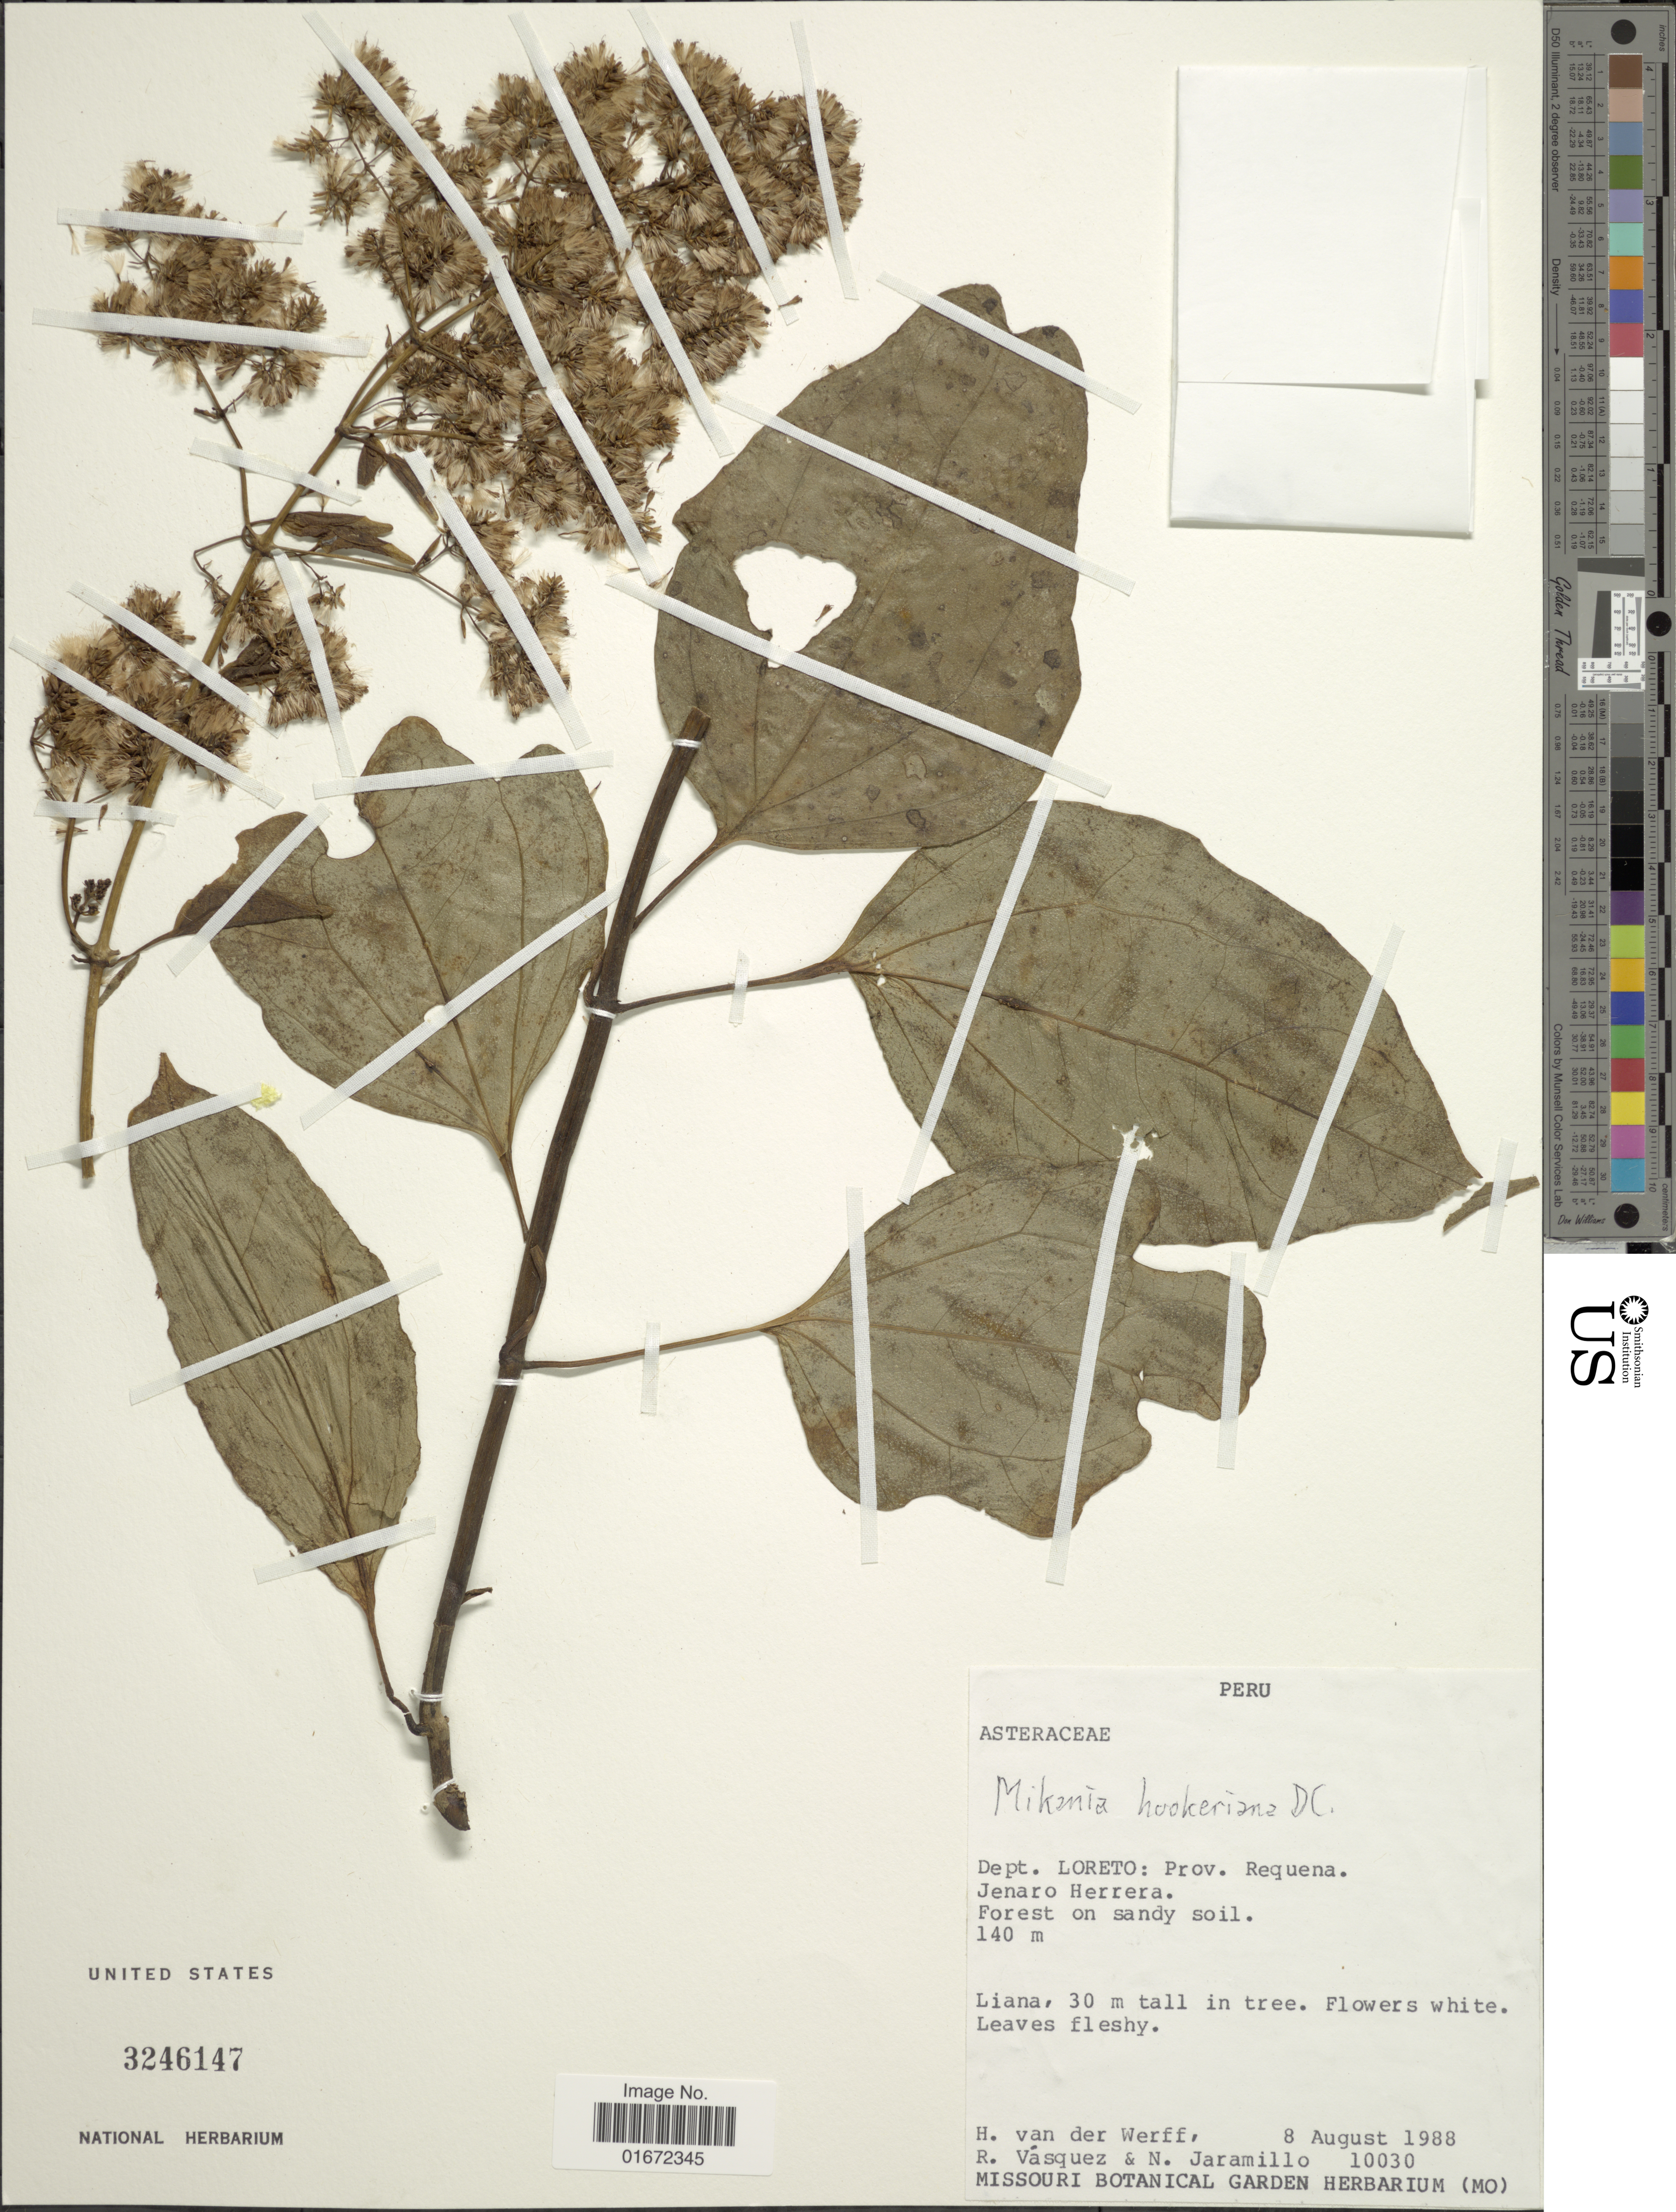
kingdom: Plantae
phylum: Tracheophyta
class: Magnoliopsida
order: Asterales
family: Asteraceae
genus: Mikania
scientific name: Mikania hookeriana var. platyphylla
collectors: H. van der Werff, R. Vásquez & N. Jaramillo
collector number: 10030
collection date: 1988-08-08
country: Peru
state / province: Loreto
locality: Dept. Loreto: Prov. Requena. Jenaro Herrera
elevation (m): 140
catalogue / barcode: US 3246147